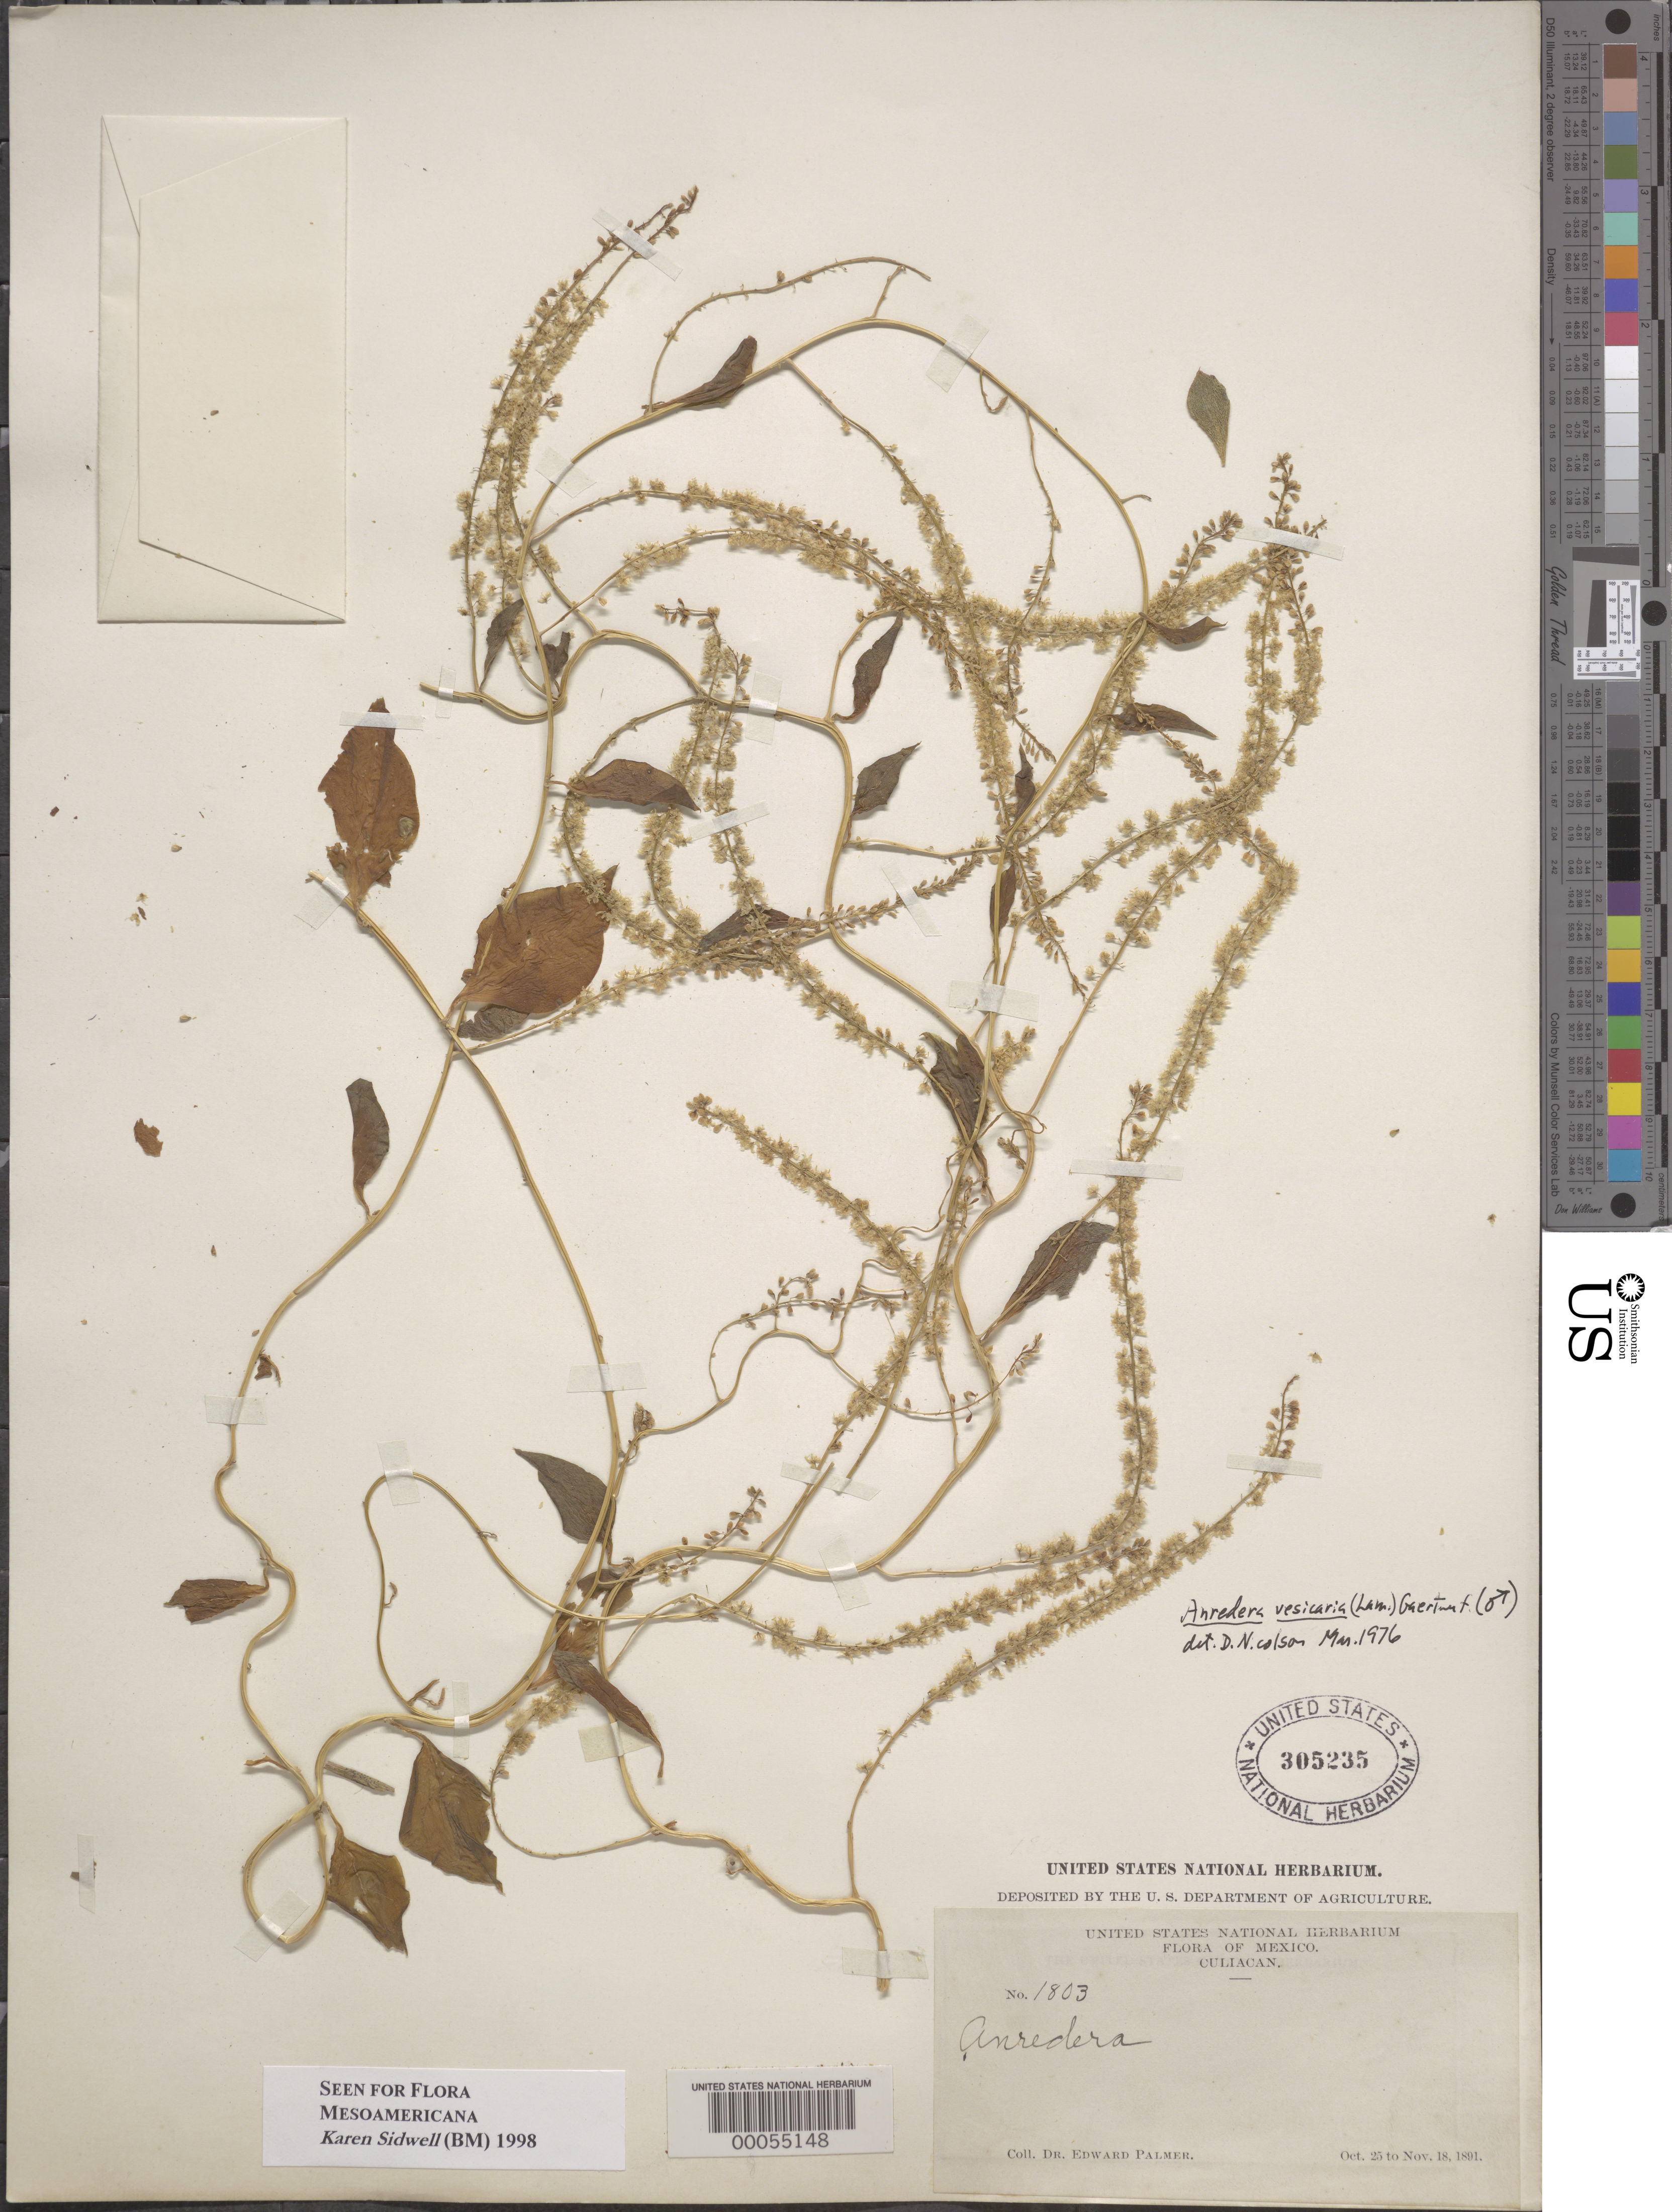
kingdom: Plantae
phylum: Tracheophyta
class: Magnoliopsida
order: Caryophyllales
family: Basellaceae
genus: Anredera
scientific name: Anredera vesicaria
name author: (Lam.) C.F. Gaertn.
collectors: E. Palmer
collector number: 1803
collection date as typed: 25 Oct 1891 to 18 Nov 1891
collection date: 1891-10-25/1891-11-18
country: Mexico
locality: Culiacan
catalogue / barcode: US 305235